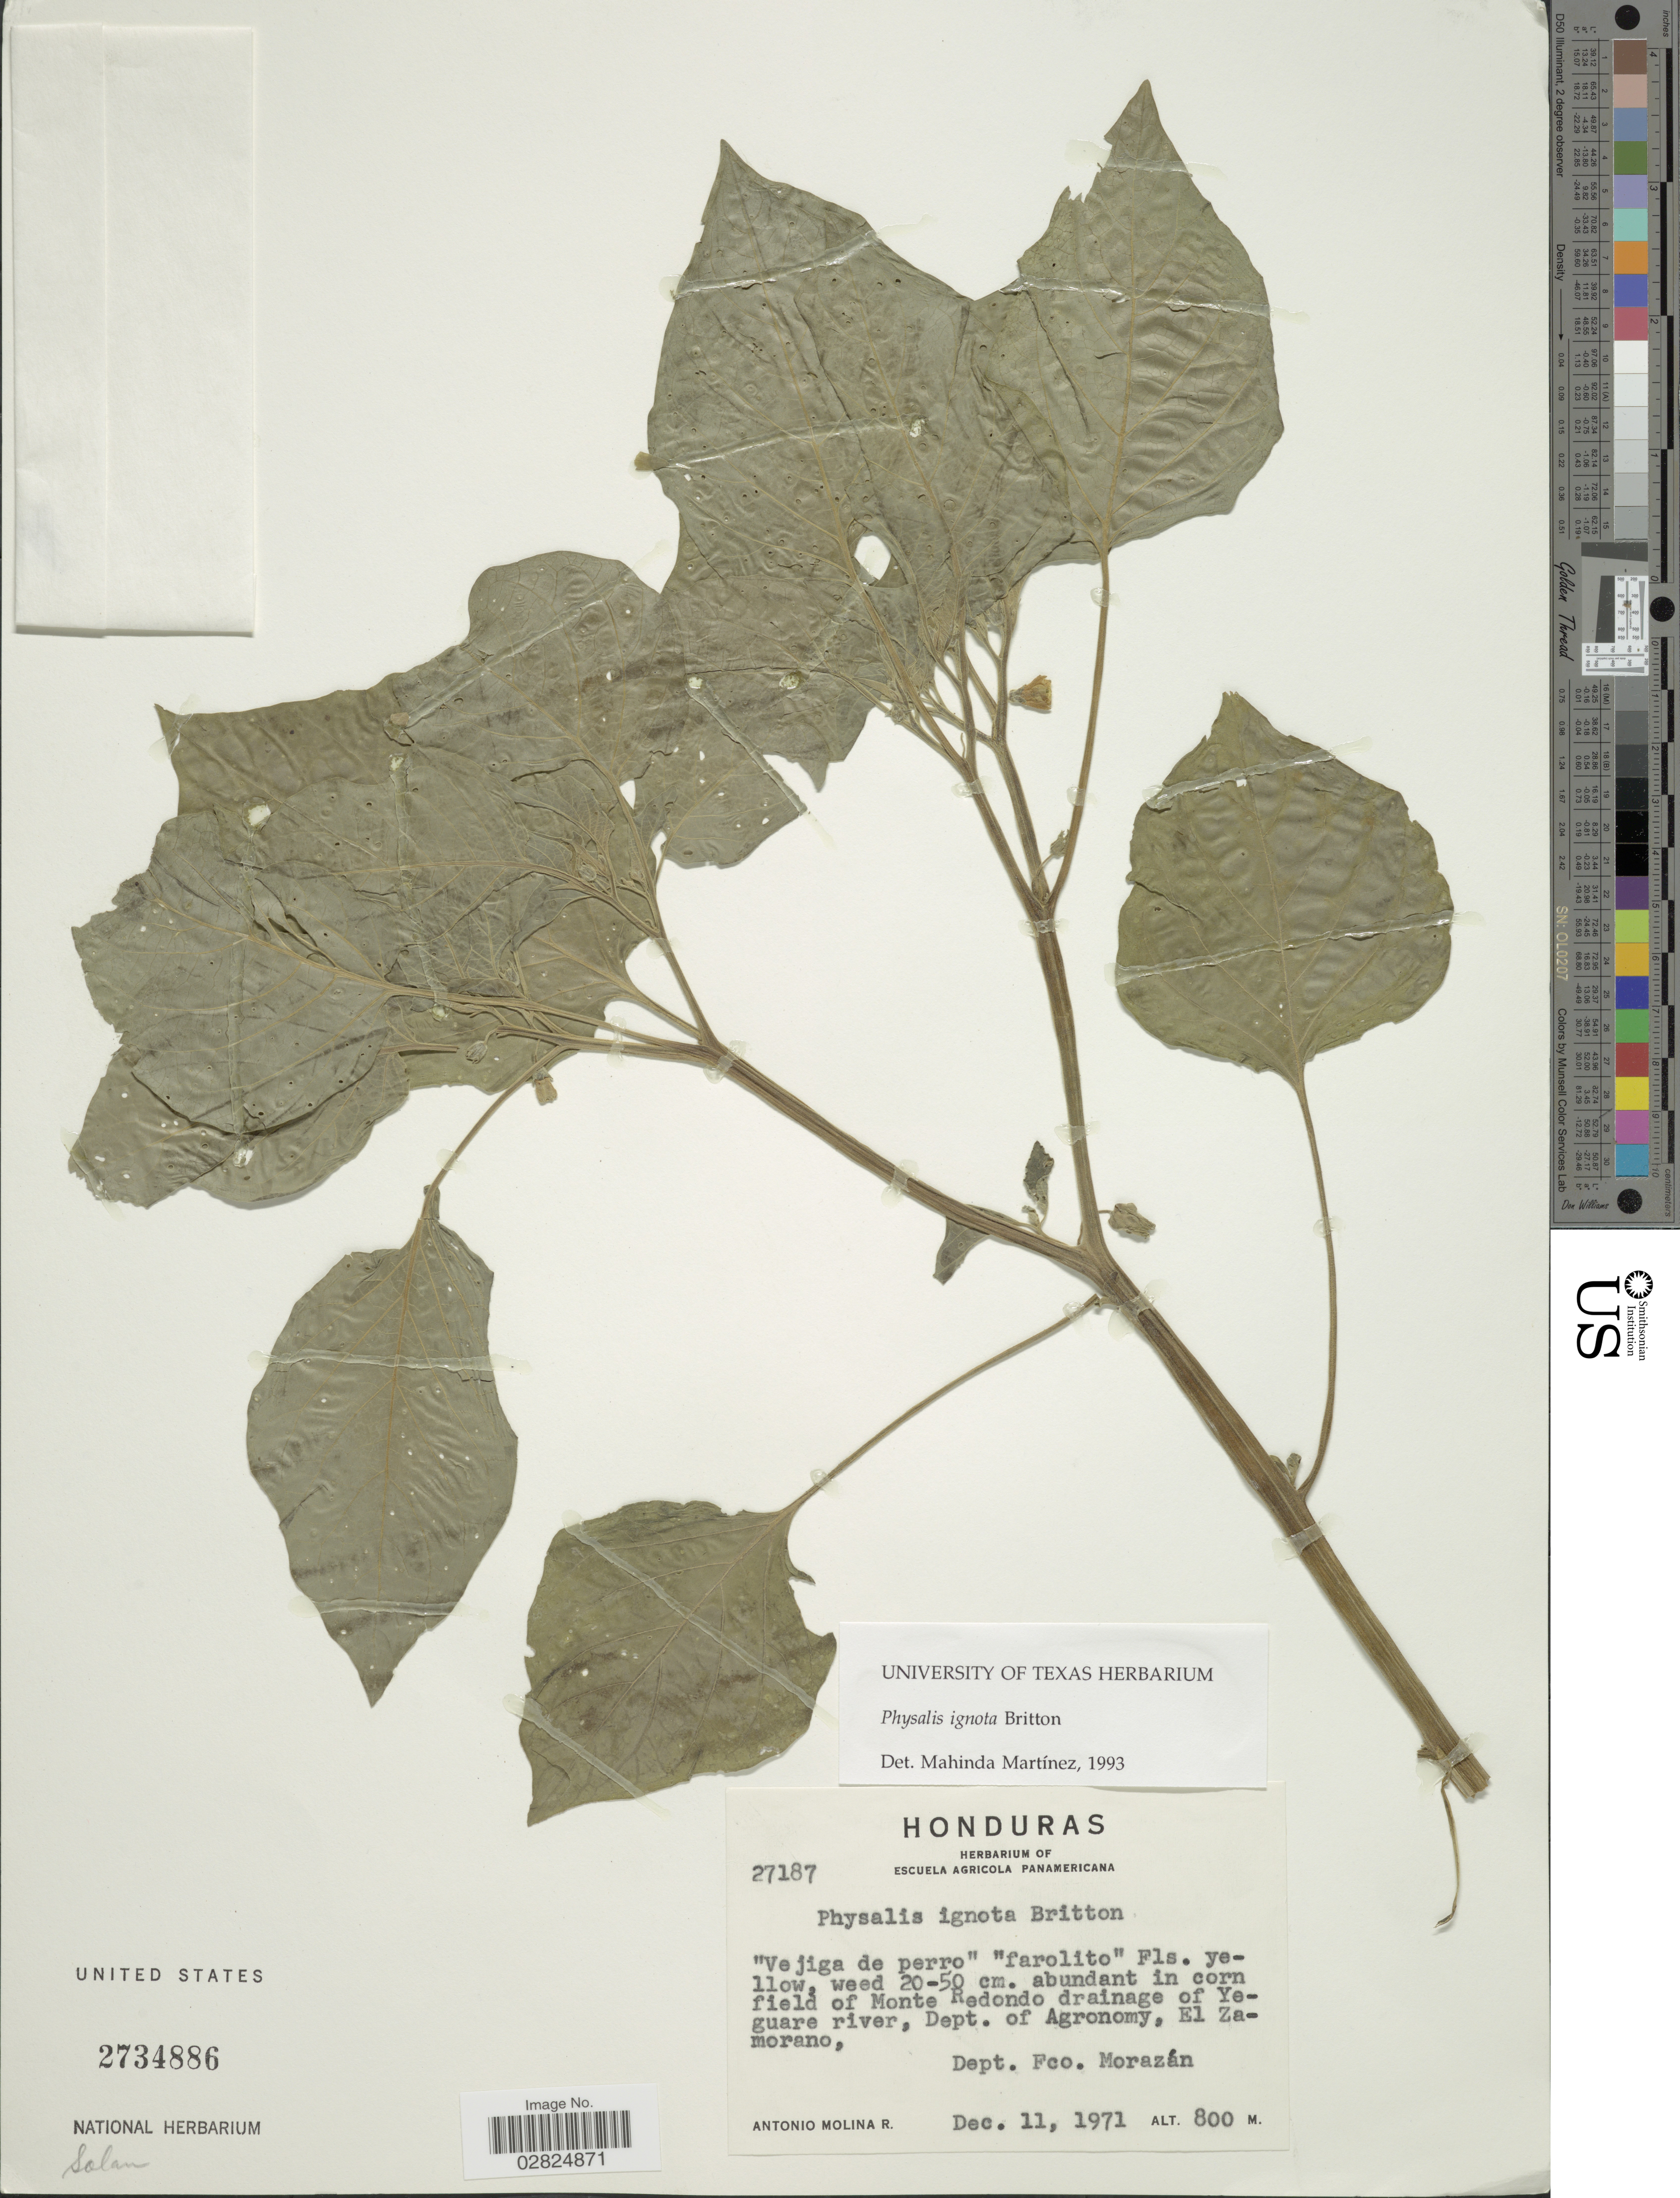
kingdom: Plantae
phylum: Tracheophyta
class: Magnoliopsida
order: Solanales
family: Solanaceae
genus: Physalis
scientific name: Physalis ignota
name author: Britton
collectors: A. Molina R.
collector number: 27187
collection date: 1971-12-11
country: Honduras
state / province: Fco. Morazán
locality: Abundant in corn field of Monte Redondo drainage of Yeguare river, Dept. of Agronomy, El Zamorano, Depto. Fco. Morazán.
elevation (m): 800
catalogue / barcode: US 2734886